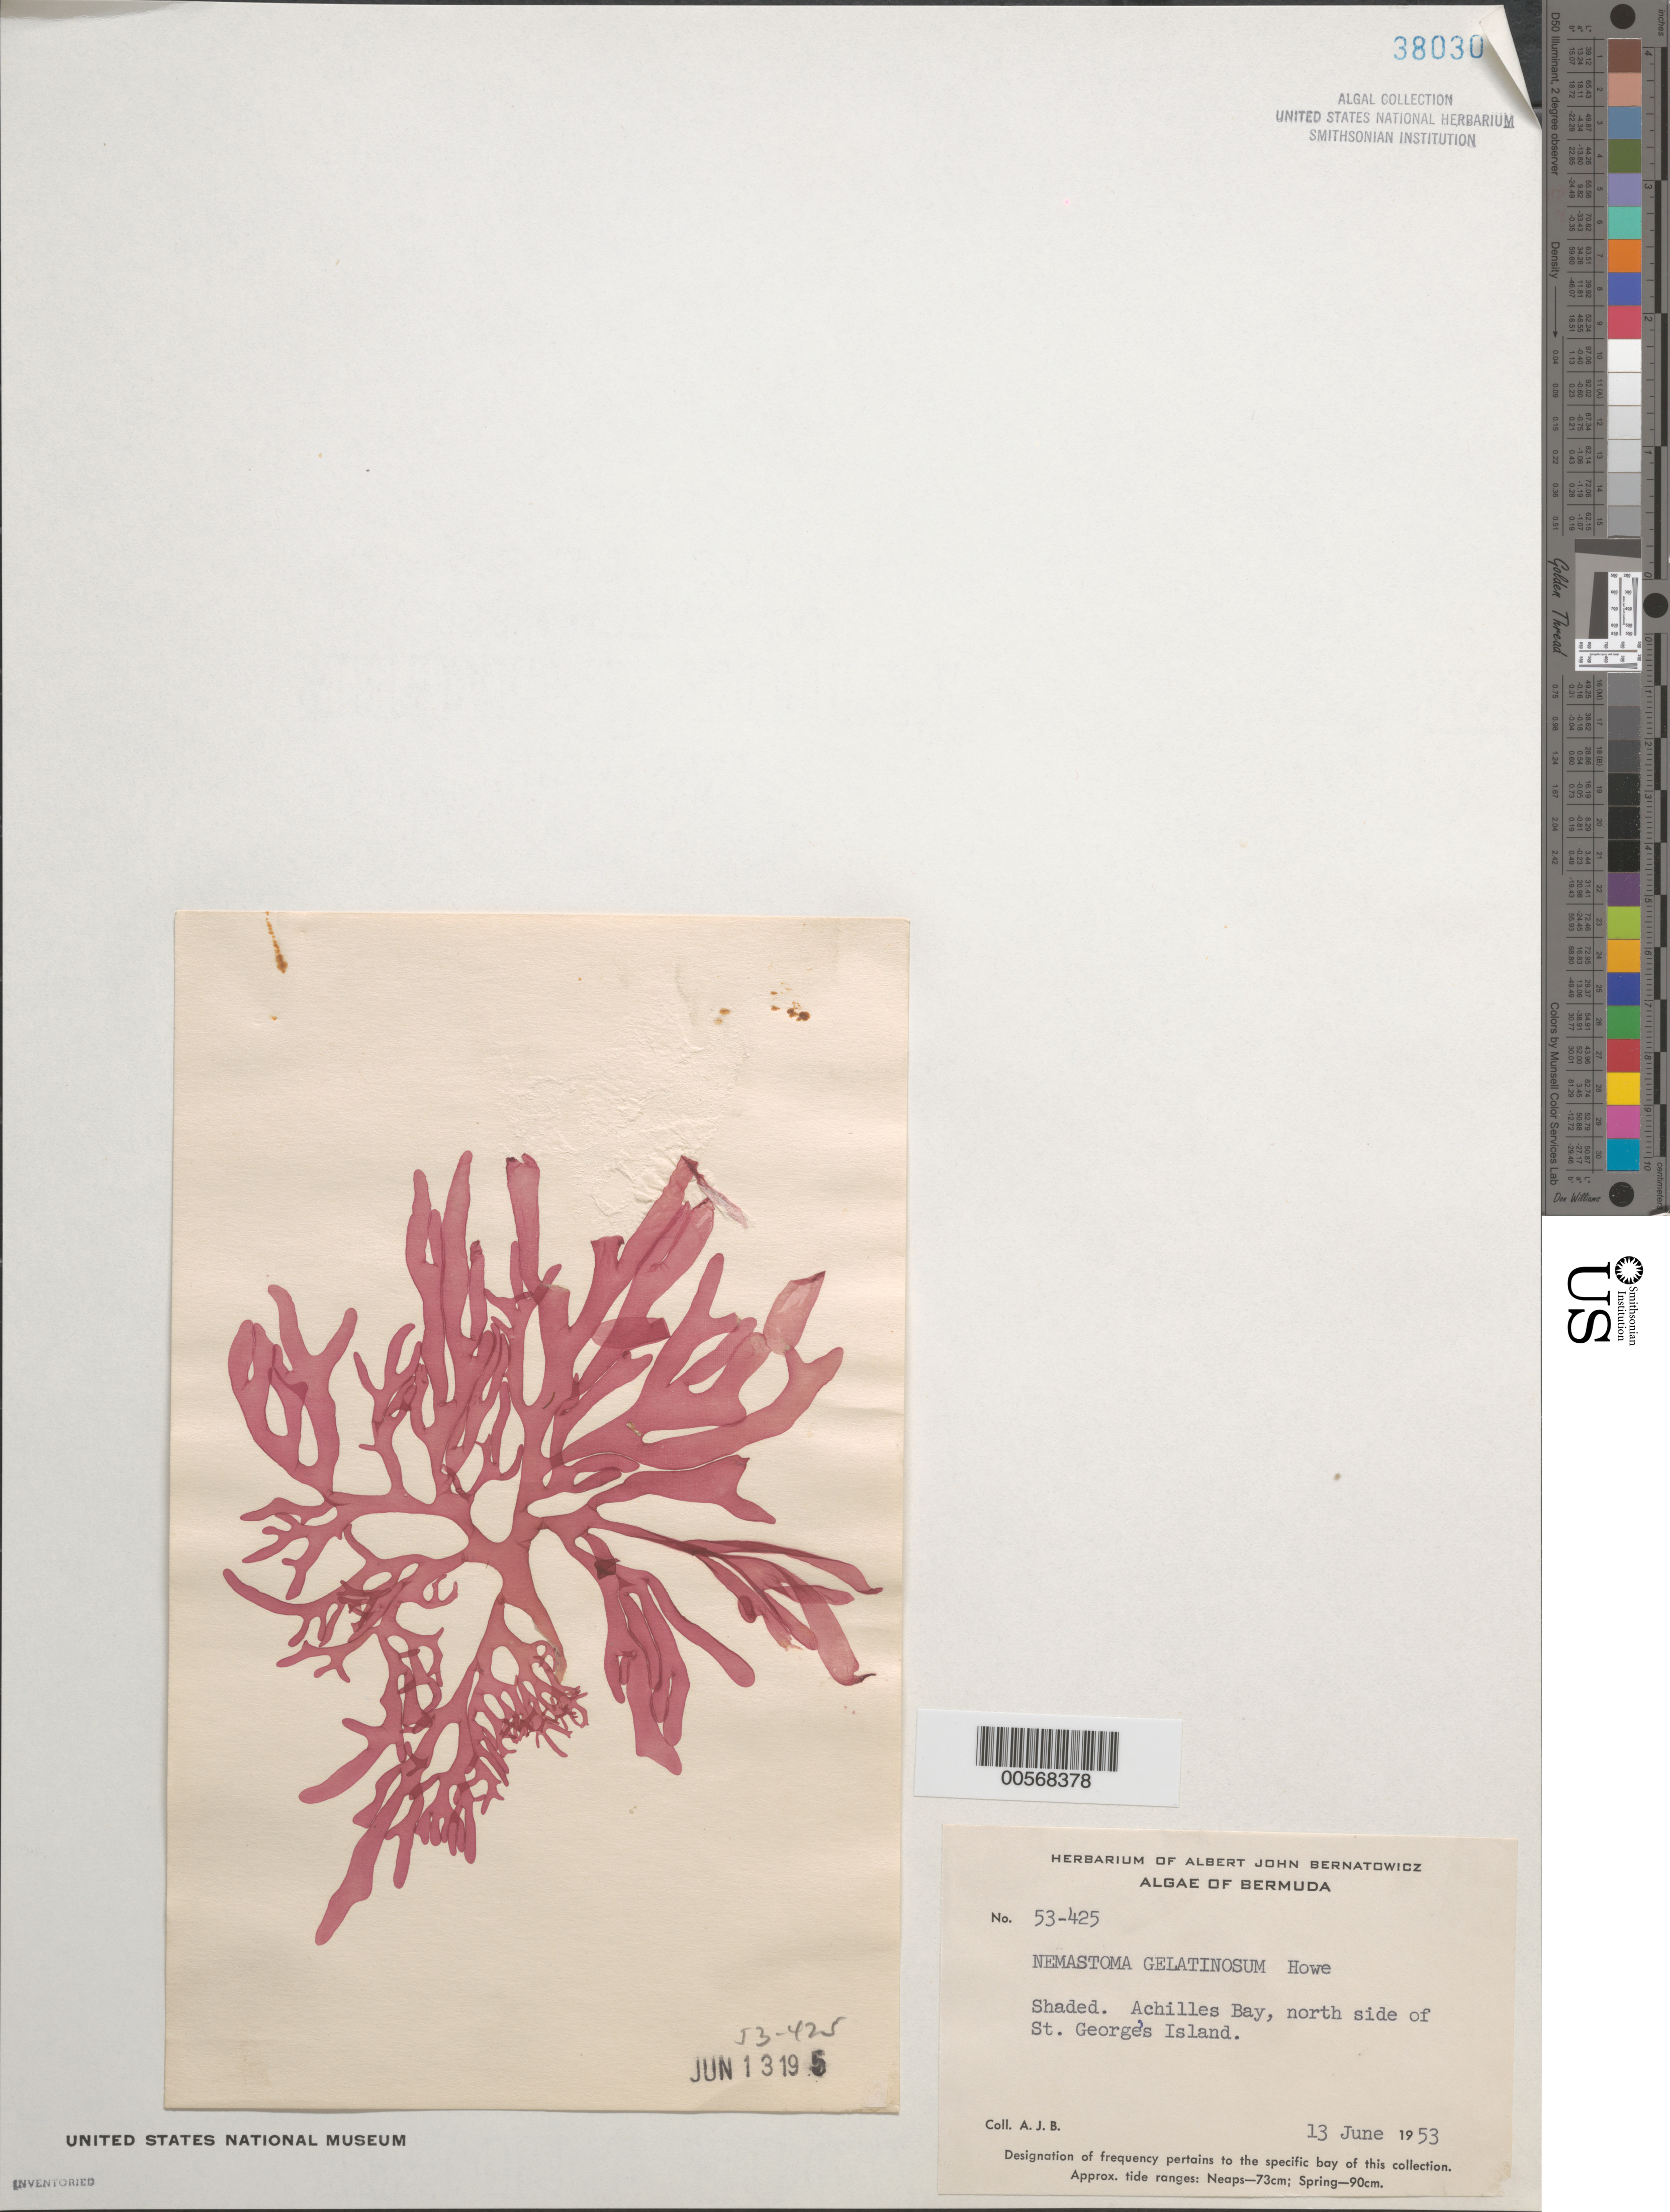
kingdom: Plantae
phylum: Rhodophyta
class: Florideophyceae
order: Nemastomatales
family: Nemastomataceae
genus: Platoma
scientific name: Platoma gelatinosum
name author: (Howe) Schneider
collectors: A. Bernatowicz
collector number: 53-425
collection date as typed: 13 Jun 1953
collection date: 1953-06-13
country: Bermuda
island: St. George's Island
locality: Achilles Bay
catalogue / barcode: US 38030